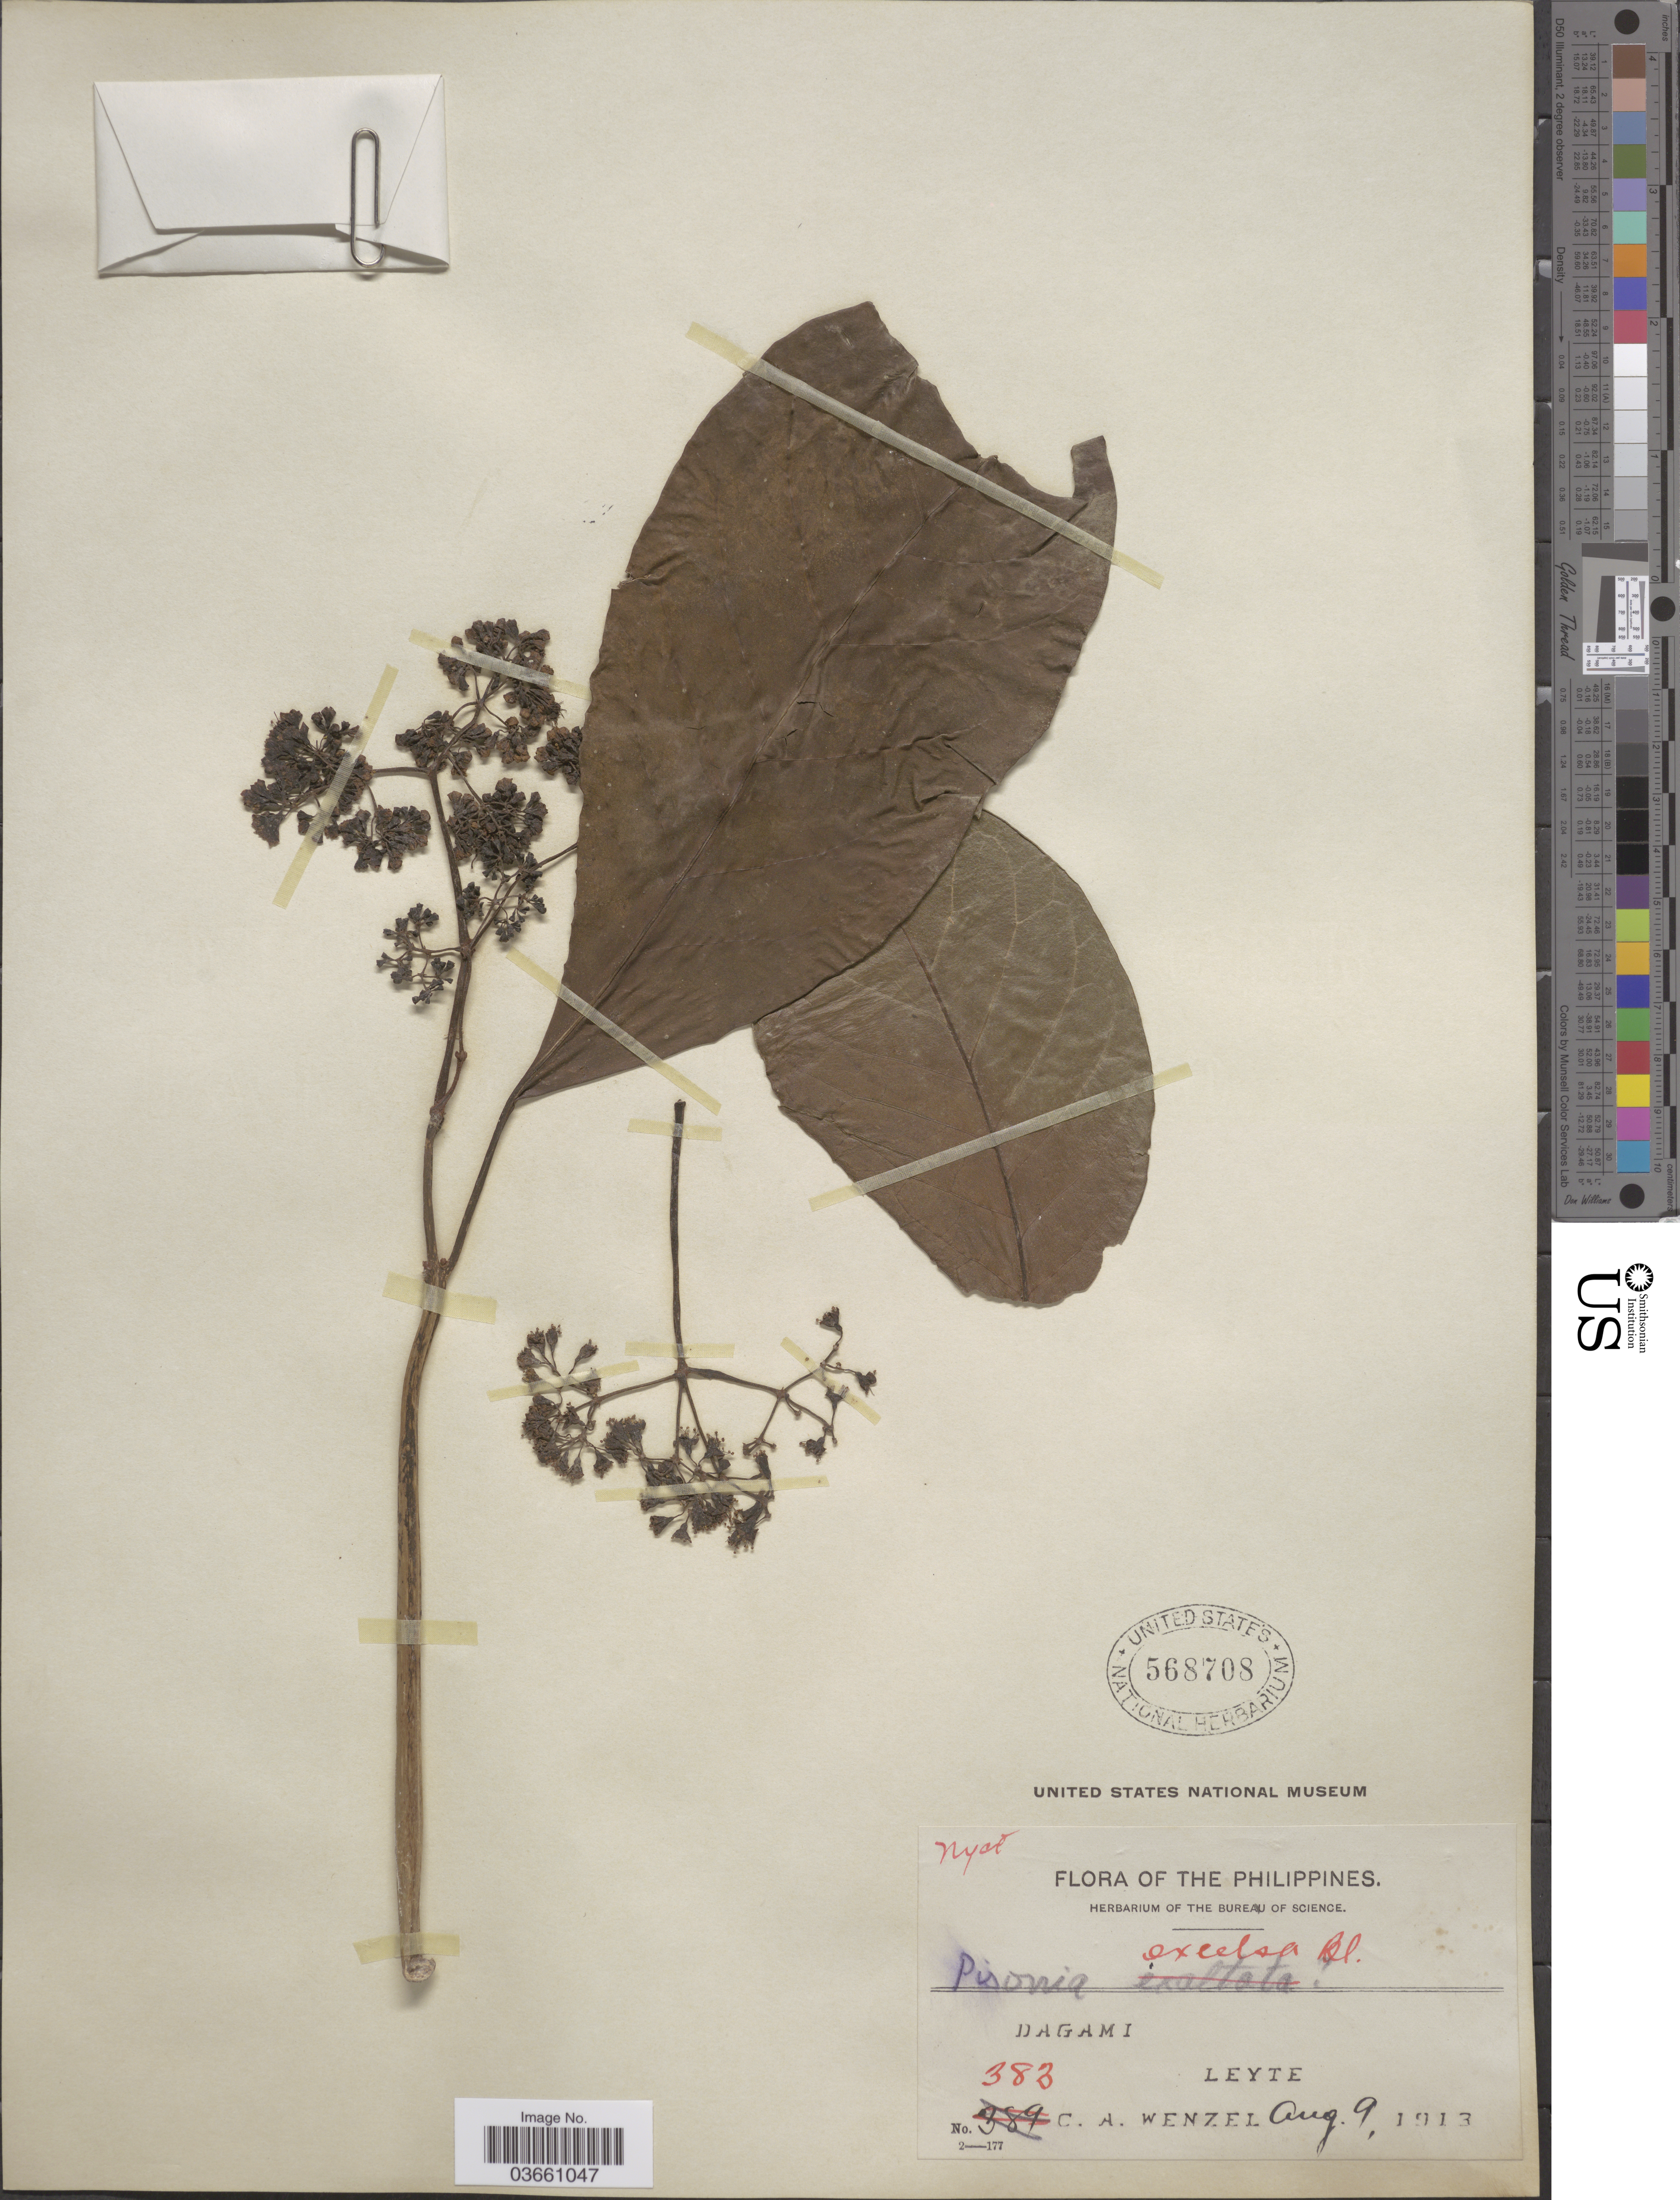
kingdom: Plantae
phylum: Tracheophyta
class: Magnoliopsida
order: Caryophyllales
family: Nyctaginaceae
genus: Pisonia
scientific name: Pisonia umbellifera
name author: (J.R. Forst. & G. Forst.) Seem.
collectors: C. Wenzel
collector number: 383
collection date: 1913-08-09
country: Philippines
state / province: Eastern Visayas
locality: Dagami. Leyte.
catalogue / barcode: US 568708